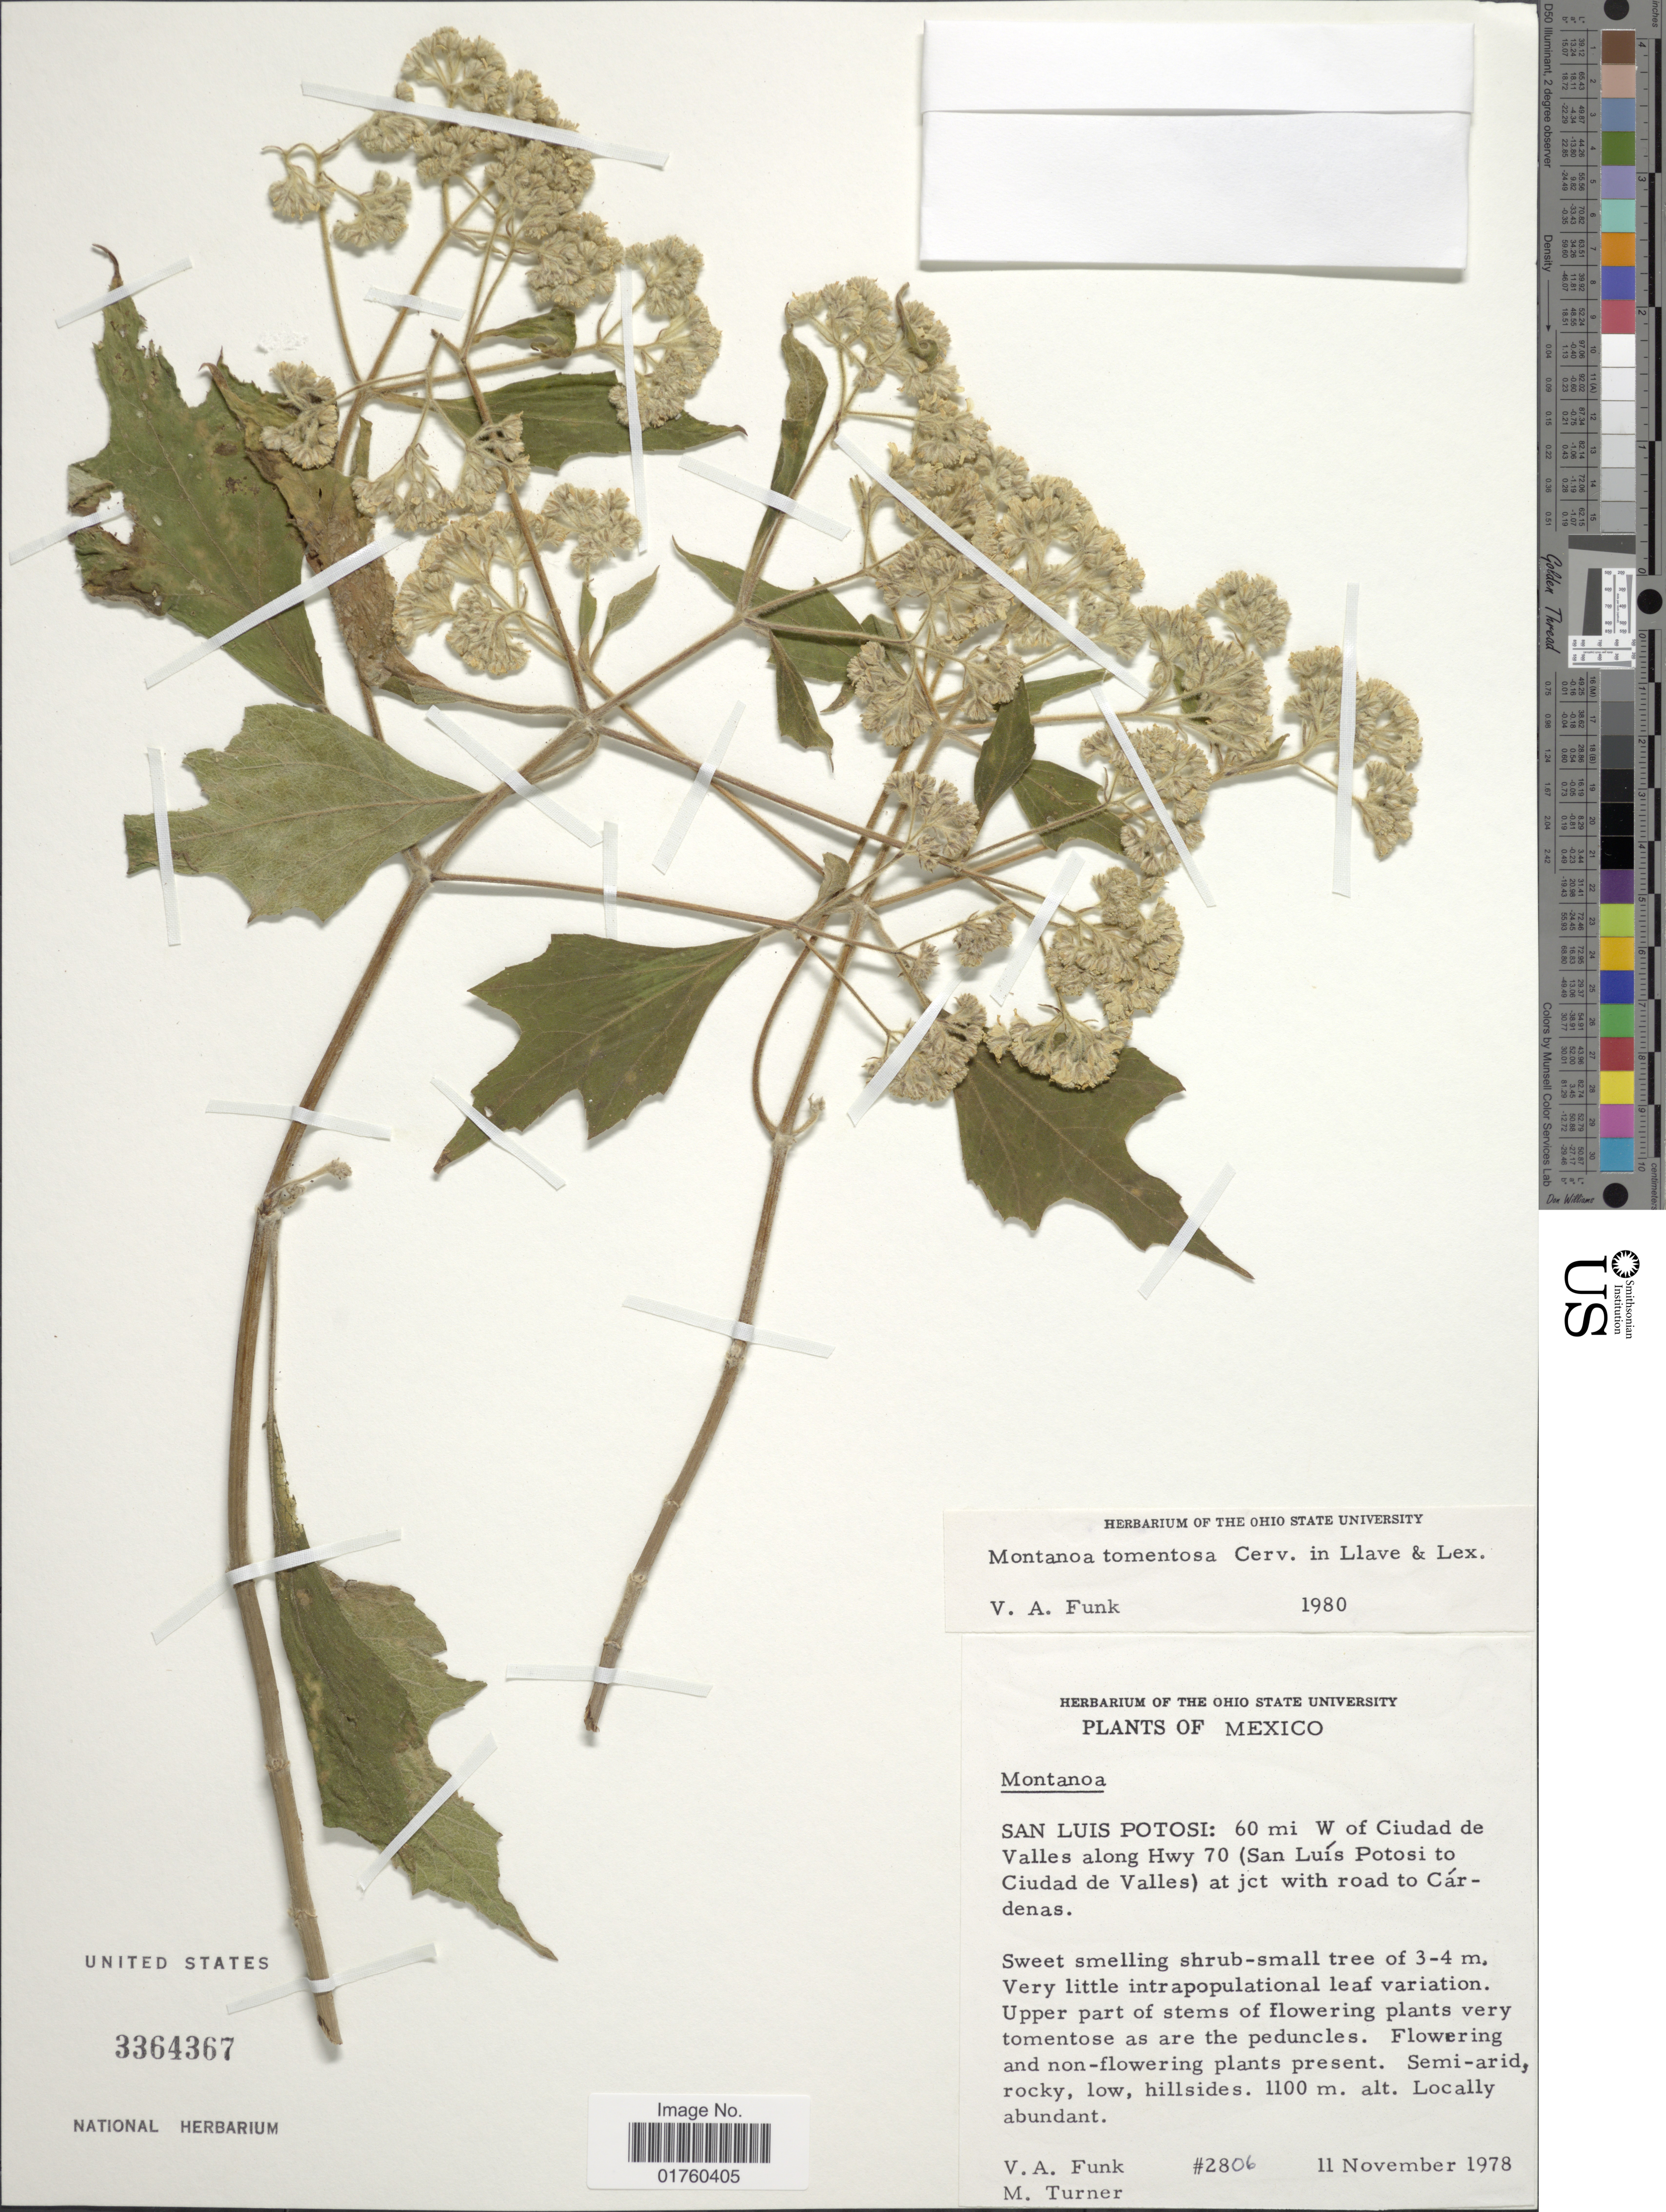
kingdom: Plantae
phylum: Tracheophyta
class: Magnoliopsida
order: Asterales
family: Asteraceae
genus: Montanoa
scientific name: Montanoa tomentosa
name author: Cerv.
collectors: V. Funk & M. Turner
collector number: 2806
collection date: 1978-11-11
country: Mexico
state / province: San Luis Potosí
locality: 60 mi W of Cuidad de Valles along Hwy 70 (San Luis Potosi to Cuidad de Valles) at jct with road to Cardenas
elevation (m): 1100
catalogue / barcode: US 3364367